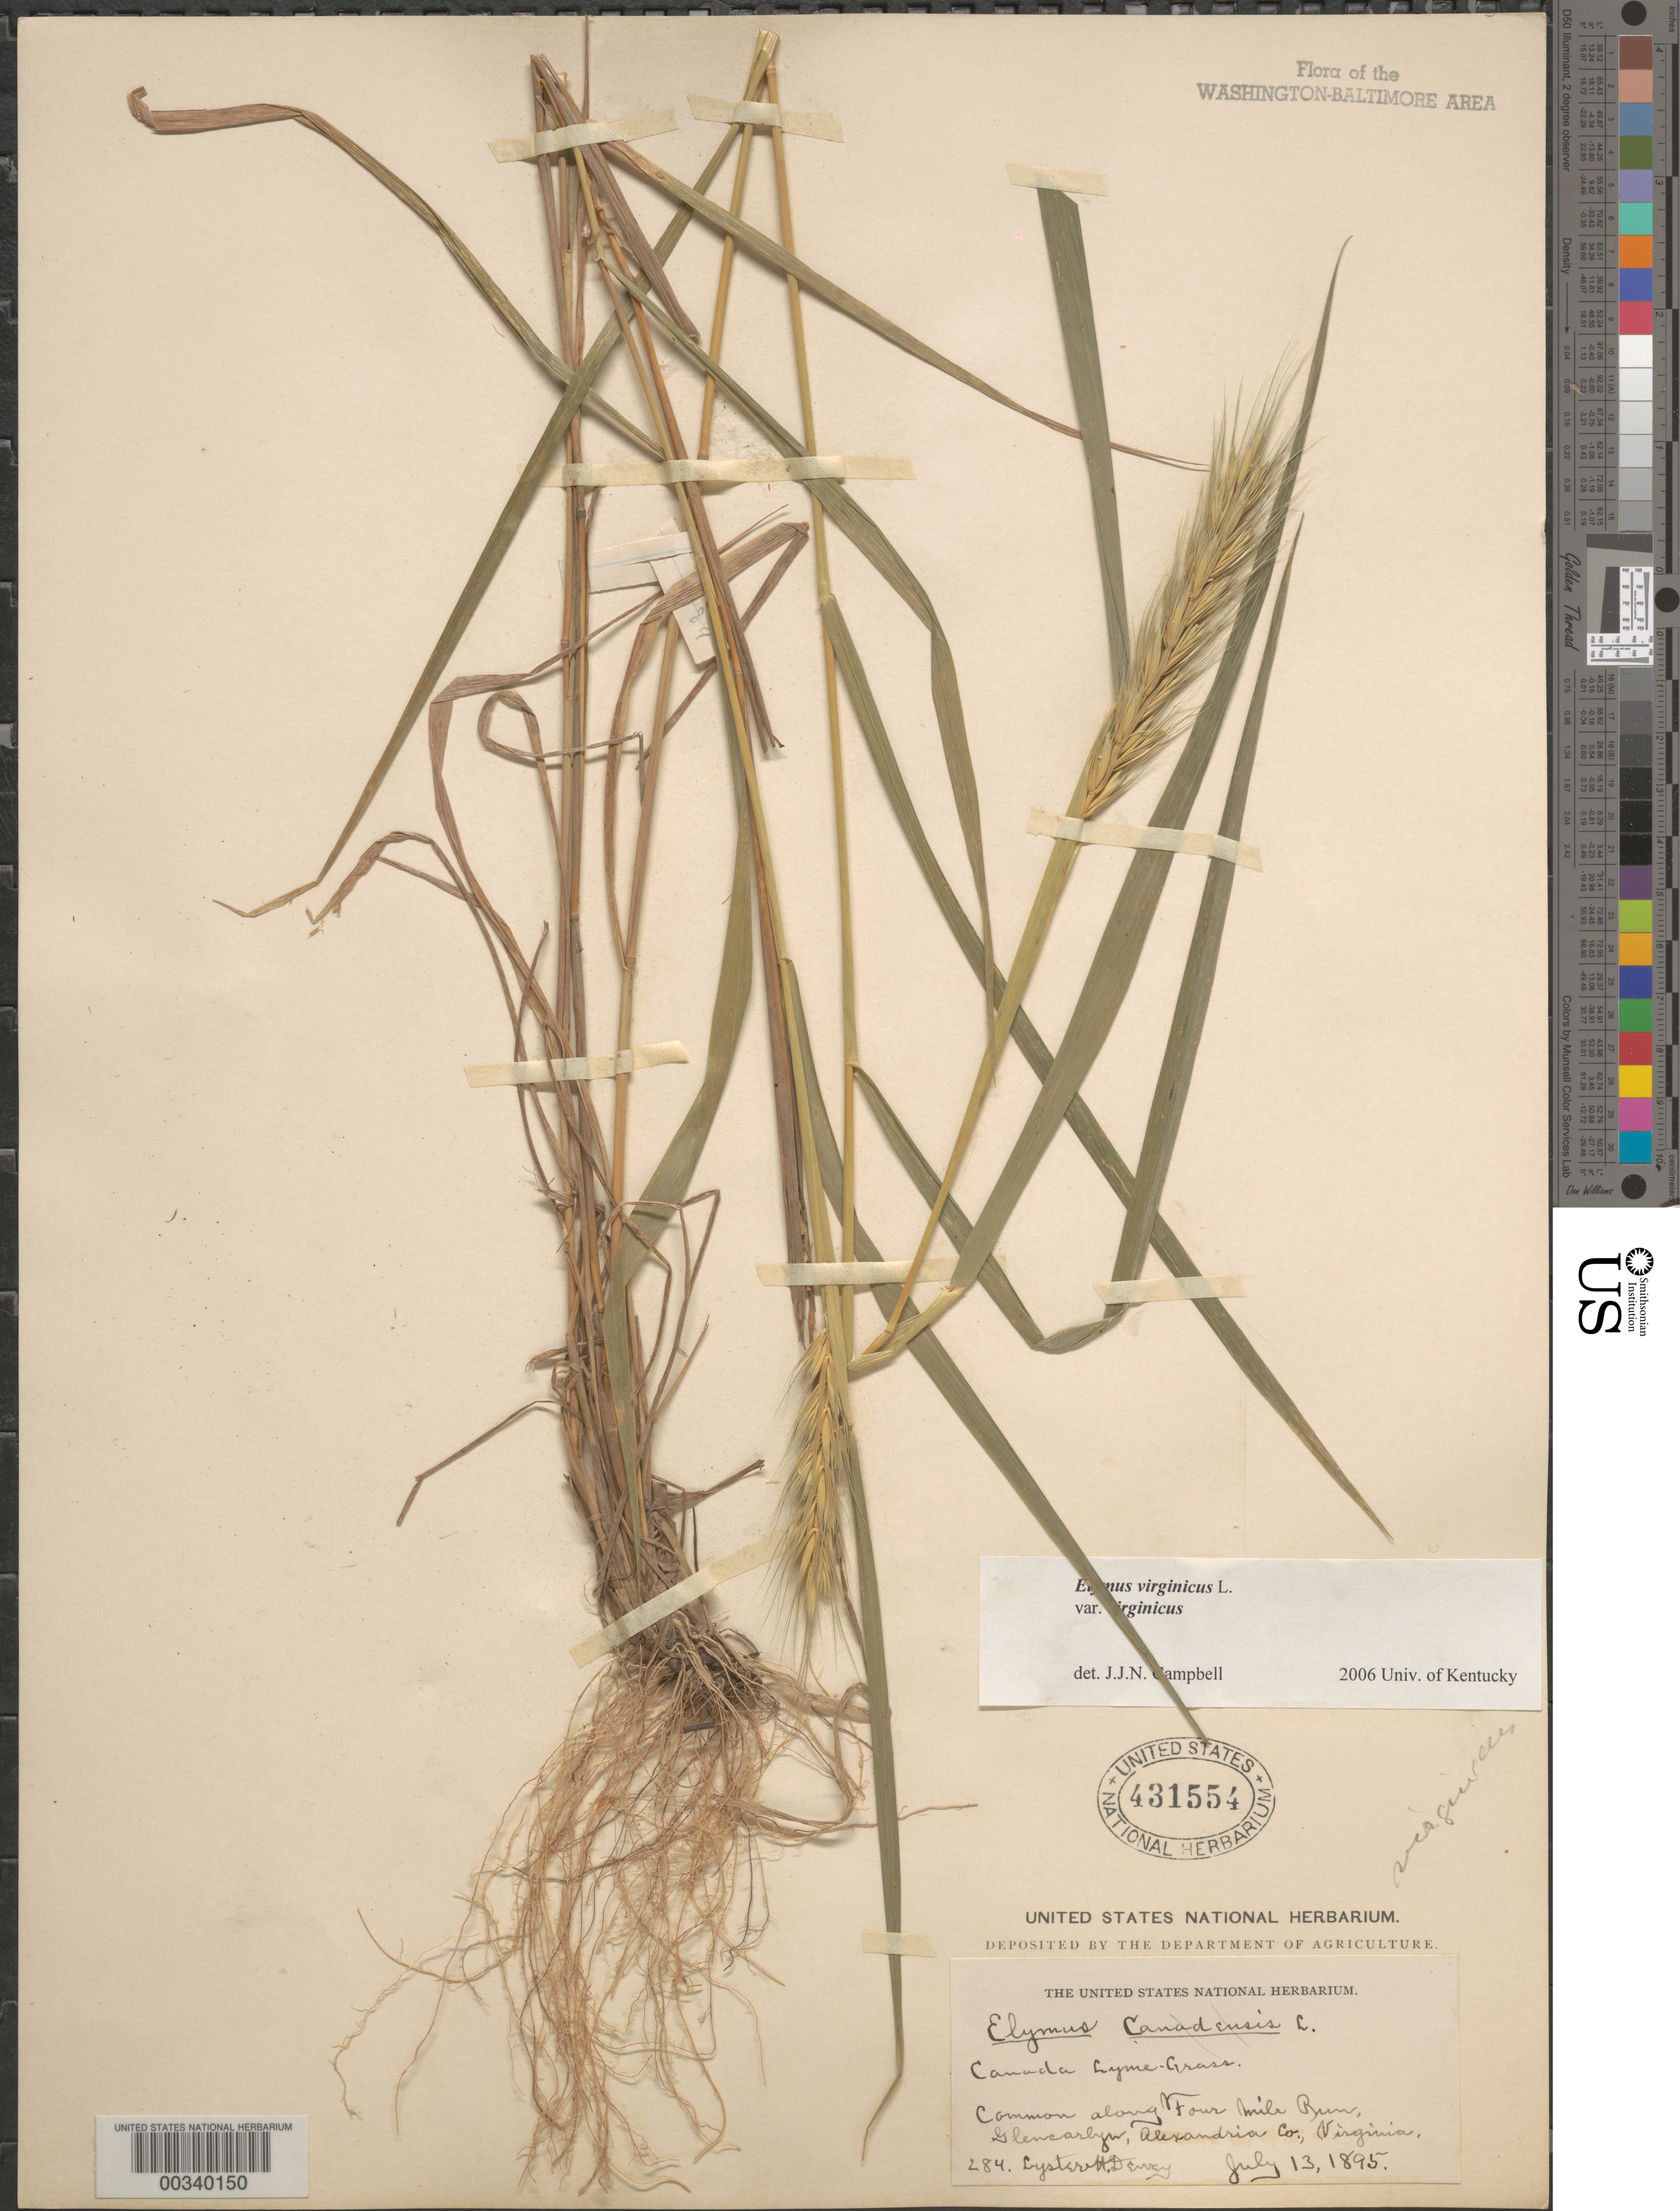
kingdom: Plantae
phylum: Tracheophyta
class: Liliopsida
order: Poales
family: Poaceae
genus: Elymus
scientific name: Elymus virginicus var. virginicus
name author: L.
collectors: L. H. Dewey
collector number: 284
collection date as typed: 13 Jul 1895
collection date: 1895-07-13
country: United States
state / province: Virginia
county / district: Arlington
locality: Four Mile Run, Glencarlyn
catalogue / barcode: US 431554